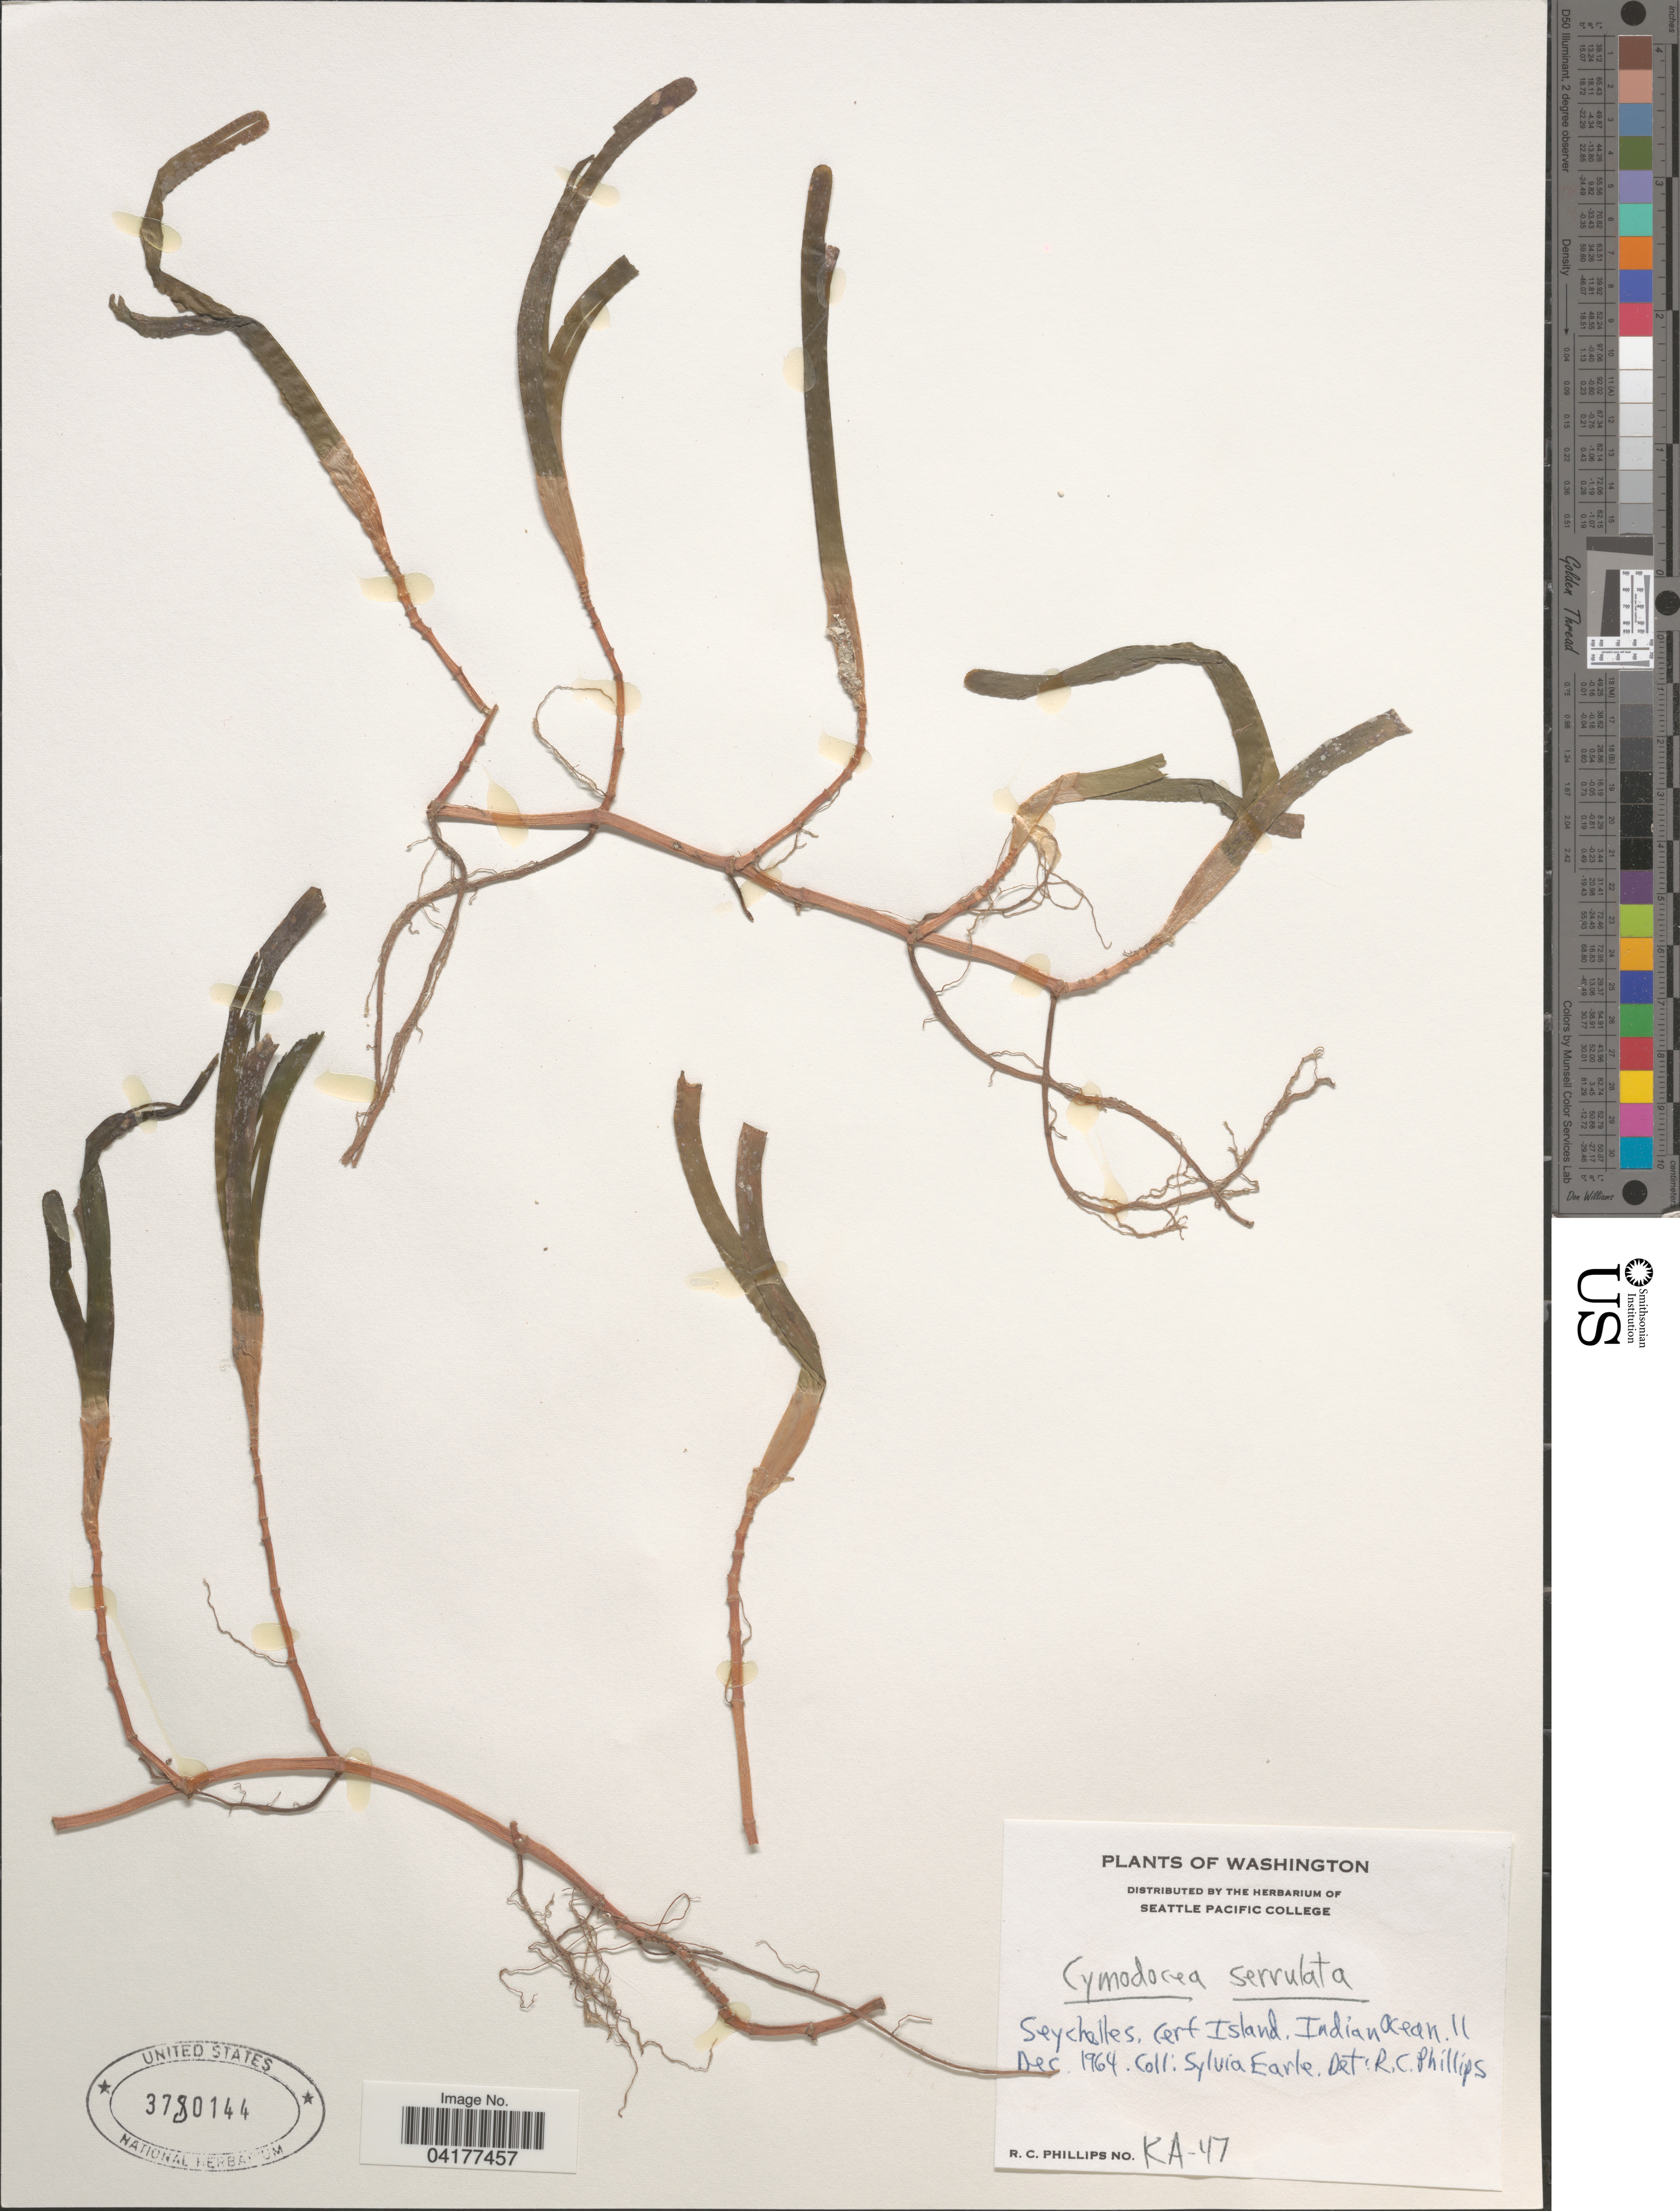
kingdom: Plantae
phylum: Tracheophyta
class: Liliopsida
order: Alismatales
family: Cymodoceaceae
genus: Cymodocea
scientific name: Cymodocea serrulata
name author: (R. Br.) Magnus & Ashers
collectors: S. A. Earle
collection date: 1964-12-11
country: Seychelles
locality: Cerf Island. Indian Ocean.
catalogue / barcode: US 3780144